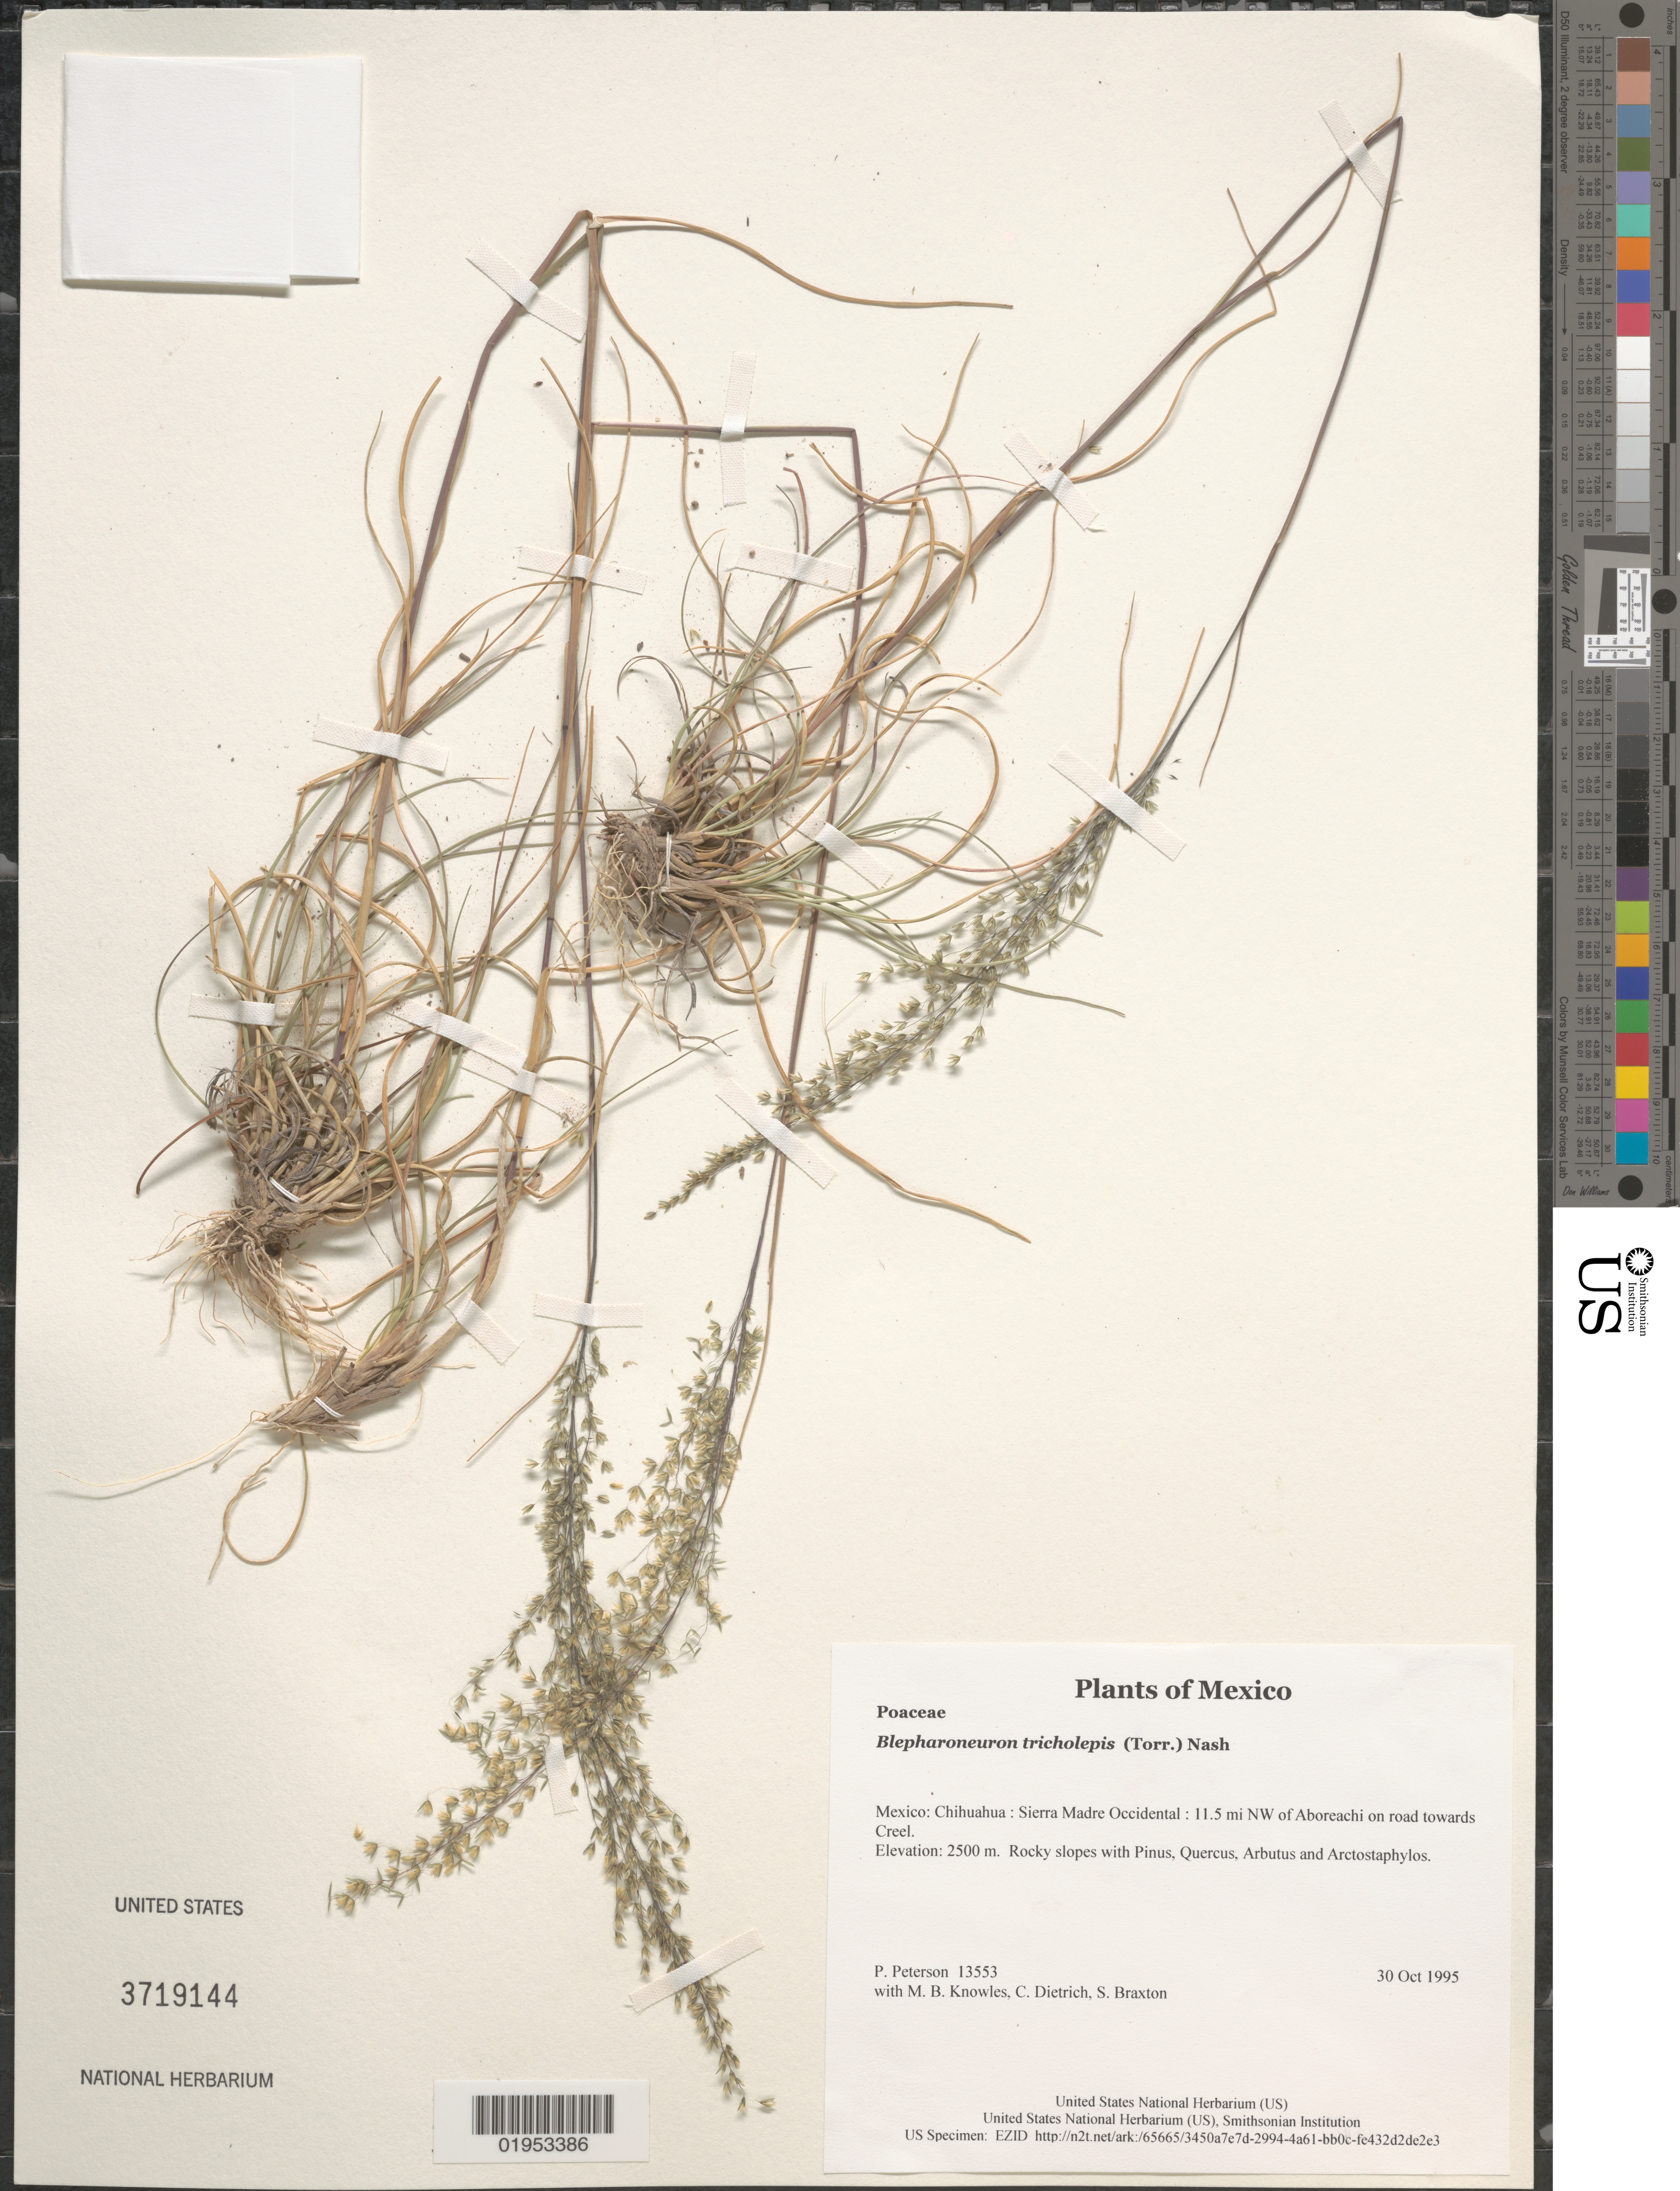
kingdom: Plantae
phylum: Tracheophyta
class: Liliopsida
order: Poales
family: Poaceae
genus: Blepharoneuron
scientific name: Blepharoneuron tricholepis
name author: (Torr.) Nash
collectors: P. M. Peterson, M. B. Knowles, C. Dietrich & S. Braxton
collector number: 13553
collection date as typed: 30 Oct 1995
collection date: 1995-10-30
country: Mexico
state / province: Chihuahua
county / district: Sierra Madre Occidental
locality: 11.5 mi NW of Aboreachi on road towards Creel.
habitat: Rocky slopes with Pinus, Quercus, Arbutus and Arctostaphylos.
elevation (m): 2500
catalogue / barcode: US 3719144